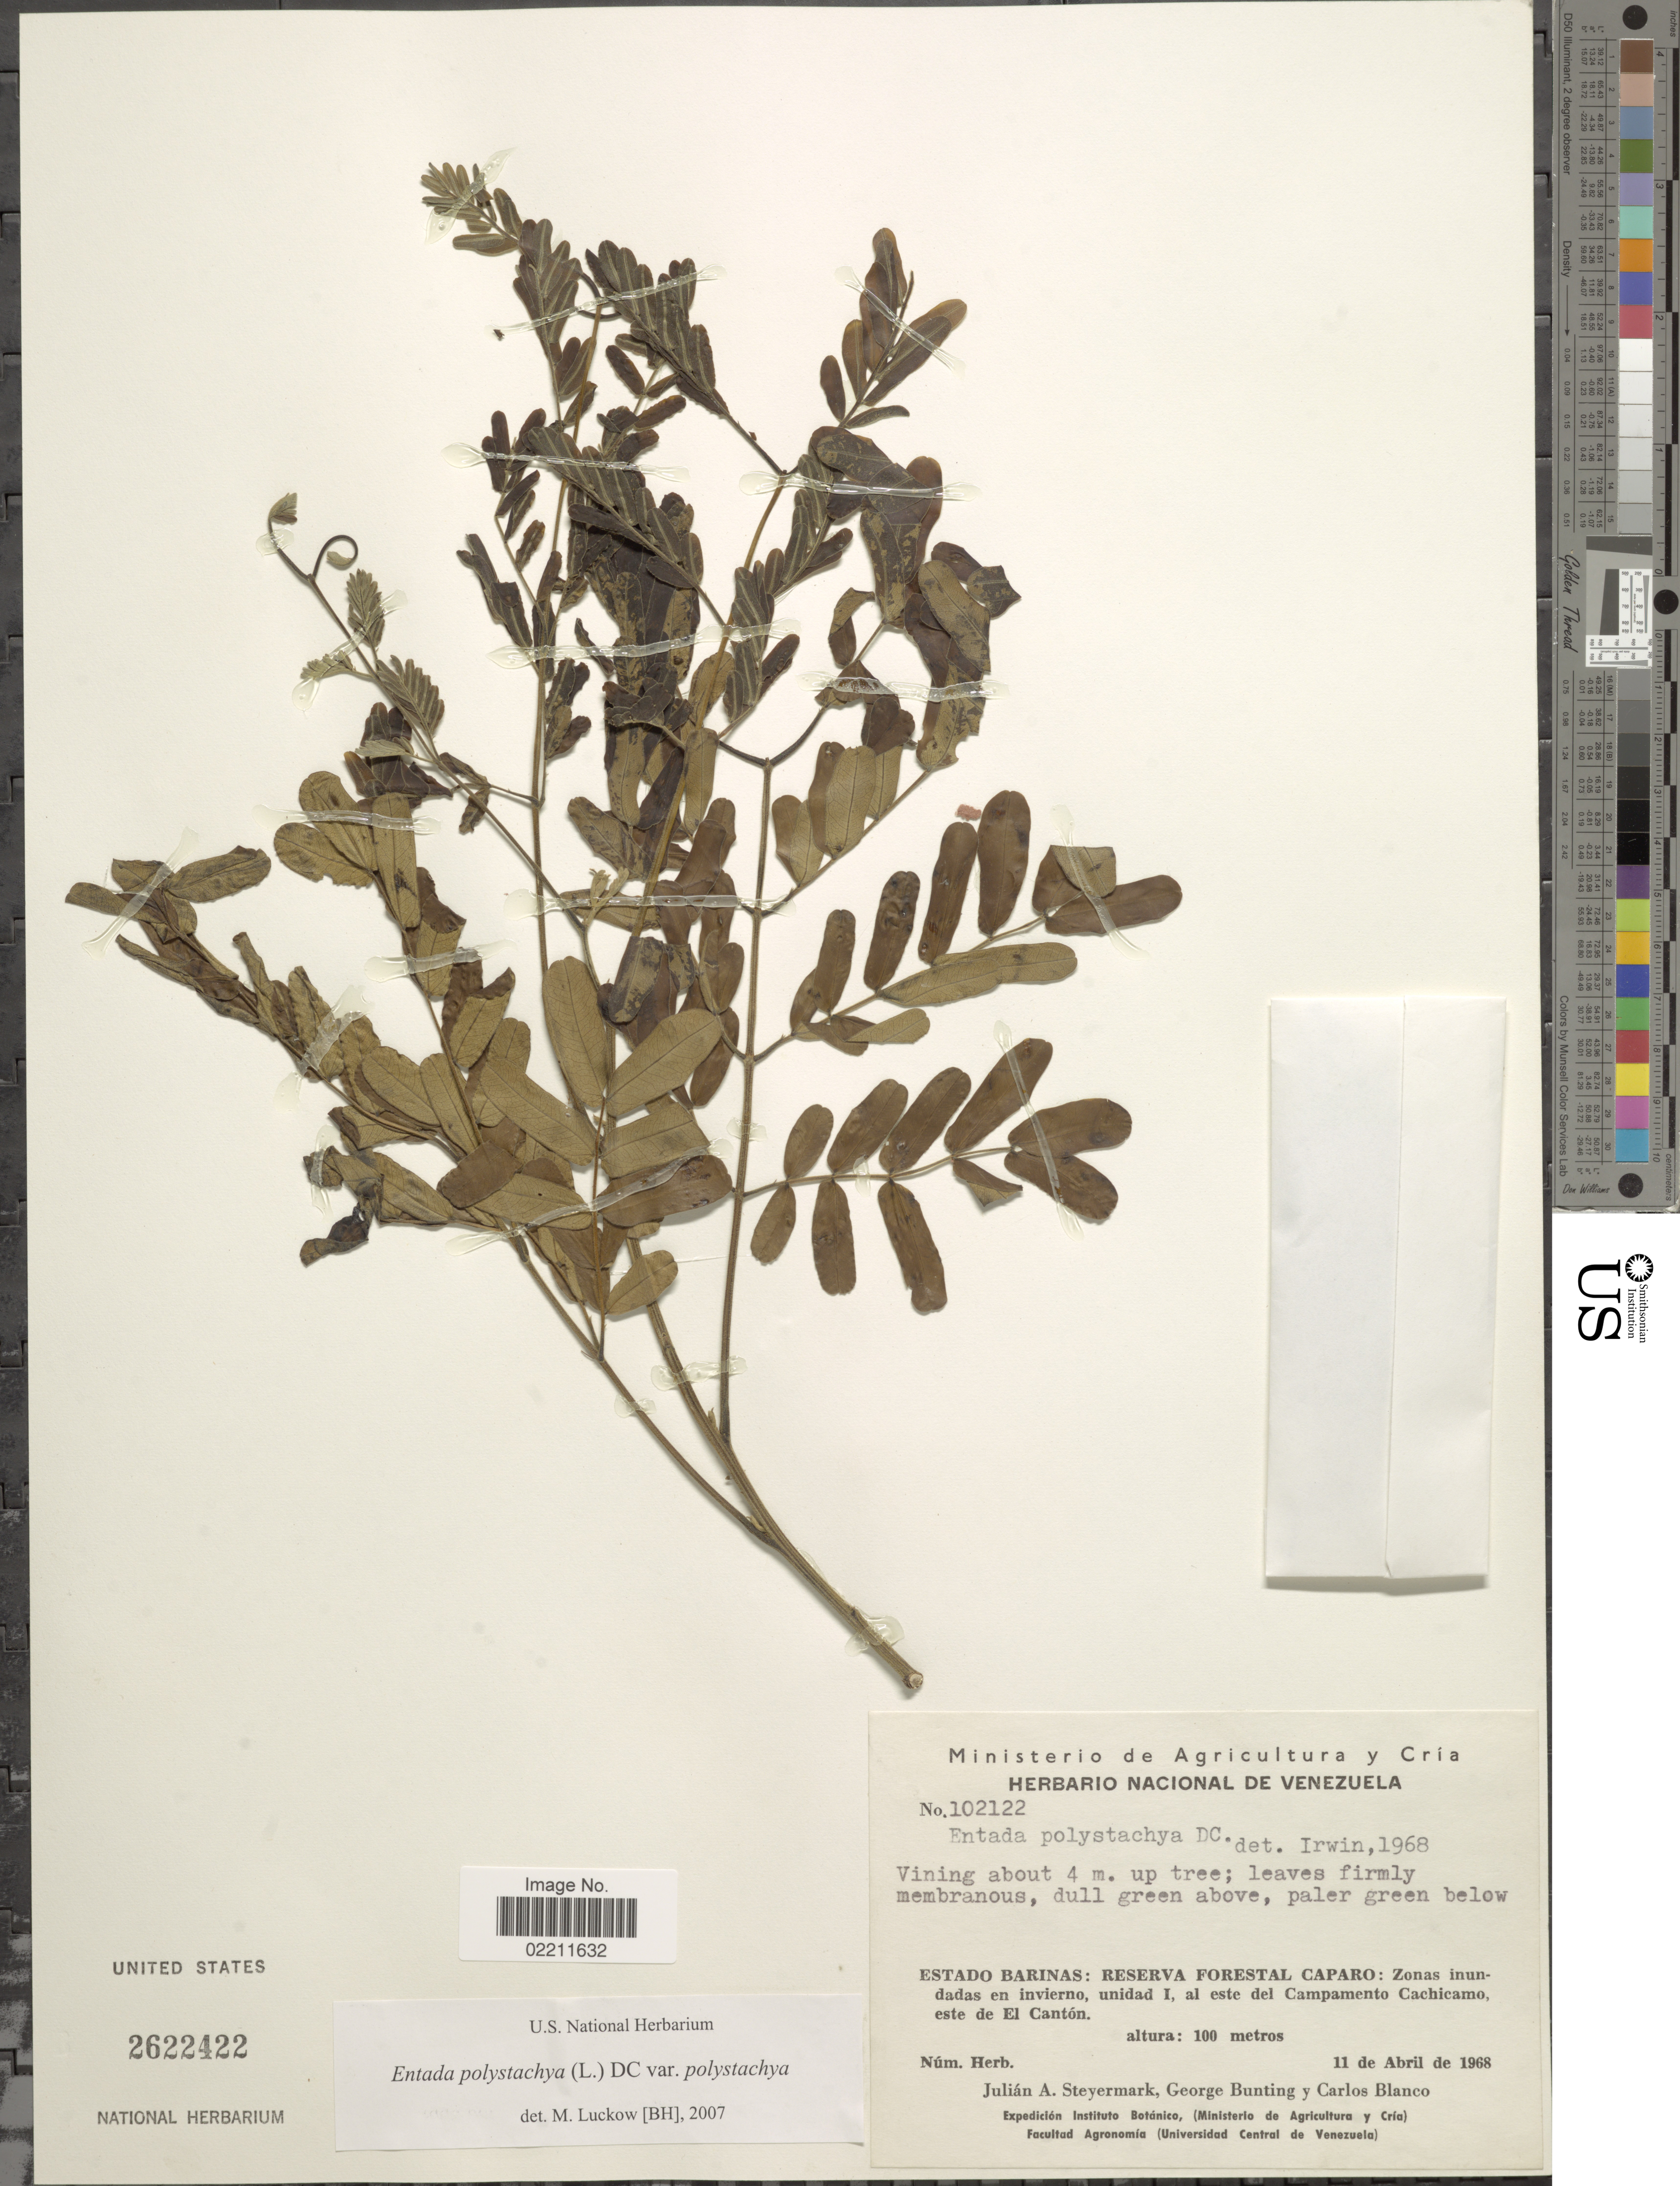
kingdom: Plantae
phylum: Tracheophyta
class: Magnoliopsida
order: Fabales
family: Fabaceae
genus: Entada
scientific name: Entada polystachya var. polystachya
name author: (L.) DC.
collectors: J. Steyermark, G. S. Bunting & C. Blanco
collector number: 102122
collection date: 1968-04-11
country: Venezuela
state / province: Barinas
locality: Estado Barinas: Reserva Forestal Caparo: Zonas inundades en invierno, unidad I, al este del Campamento Cachicamo este de El Canton.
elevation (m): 100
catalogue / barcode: US 2622422